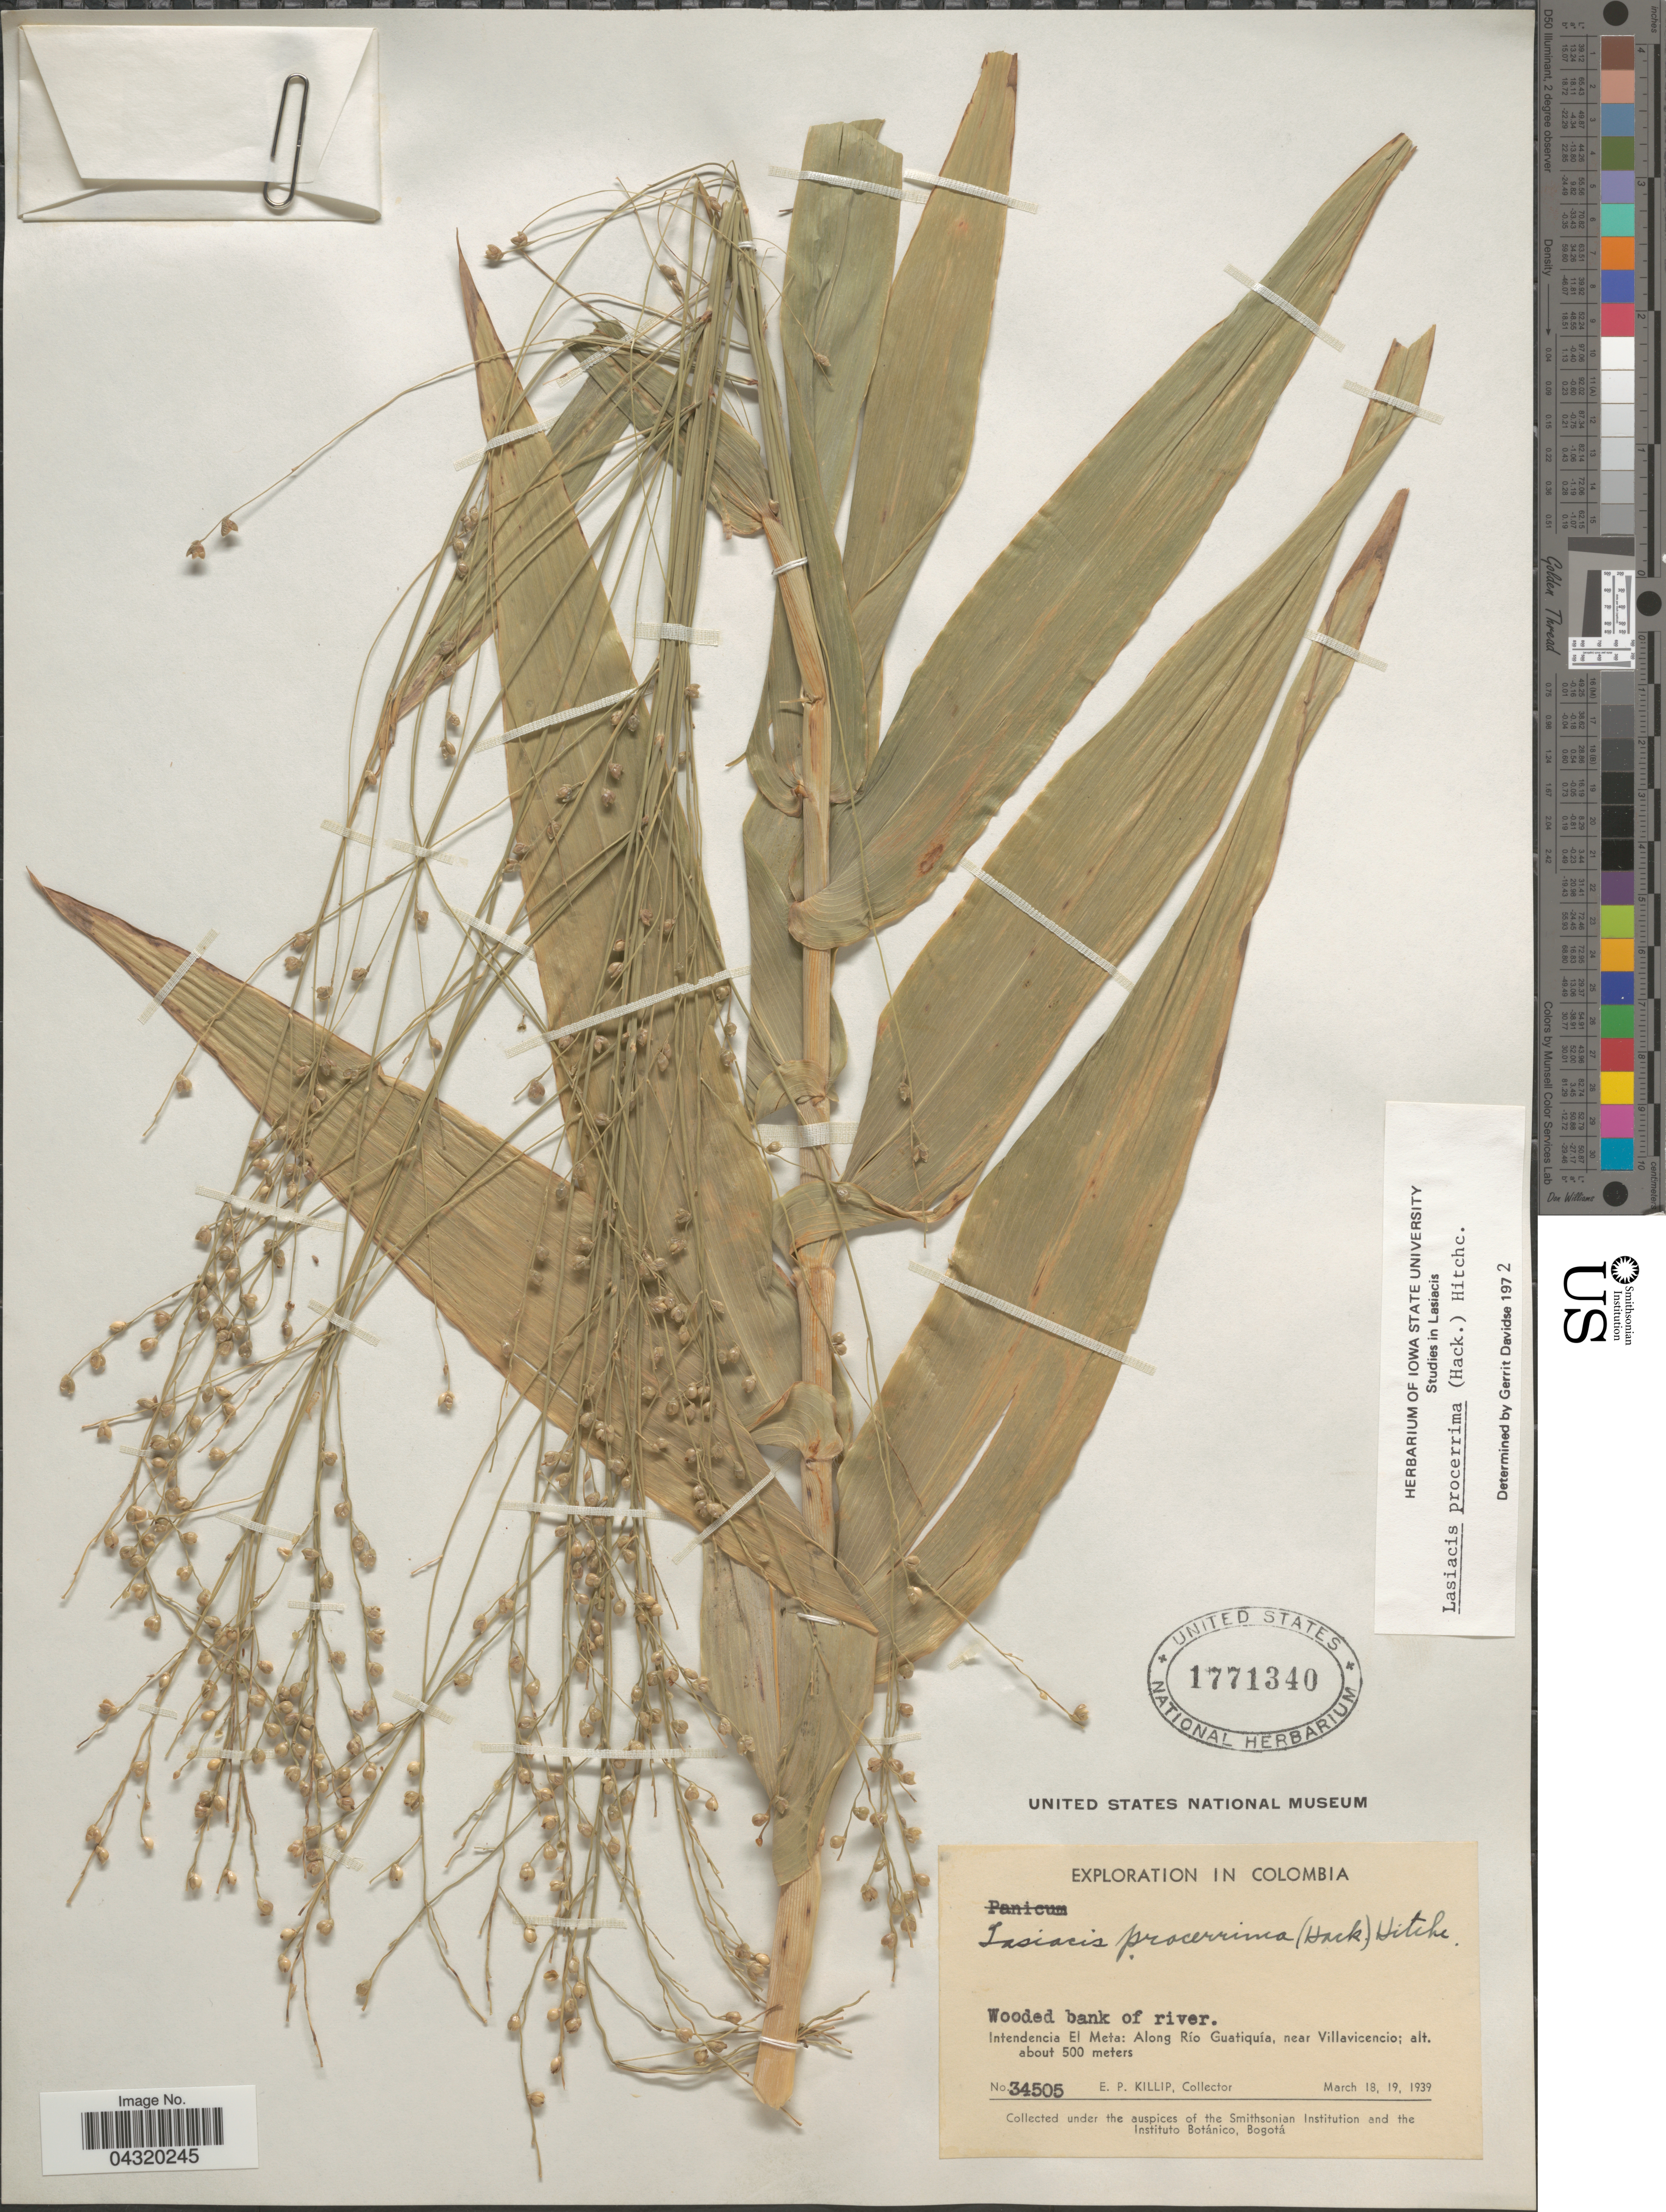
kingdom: Plantae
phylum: Tracheophyta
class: Liliopsida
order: Poales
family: Poaceae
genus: Lasiacis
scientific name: Lasiacis procerrima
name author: (Hack.) Hitchc.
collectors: E. P. Killip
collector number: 34505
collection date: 1939-03-18/1939-03-19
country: Colombia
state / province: Meta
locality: Exploration in Colombia. Intendencia El Meta: Along Río Guatiquía, near Villavicencio.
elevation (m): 500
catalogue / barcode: US 1771340